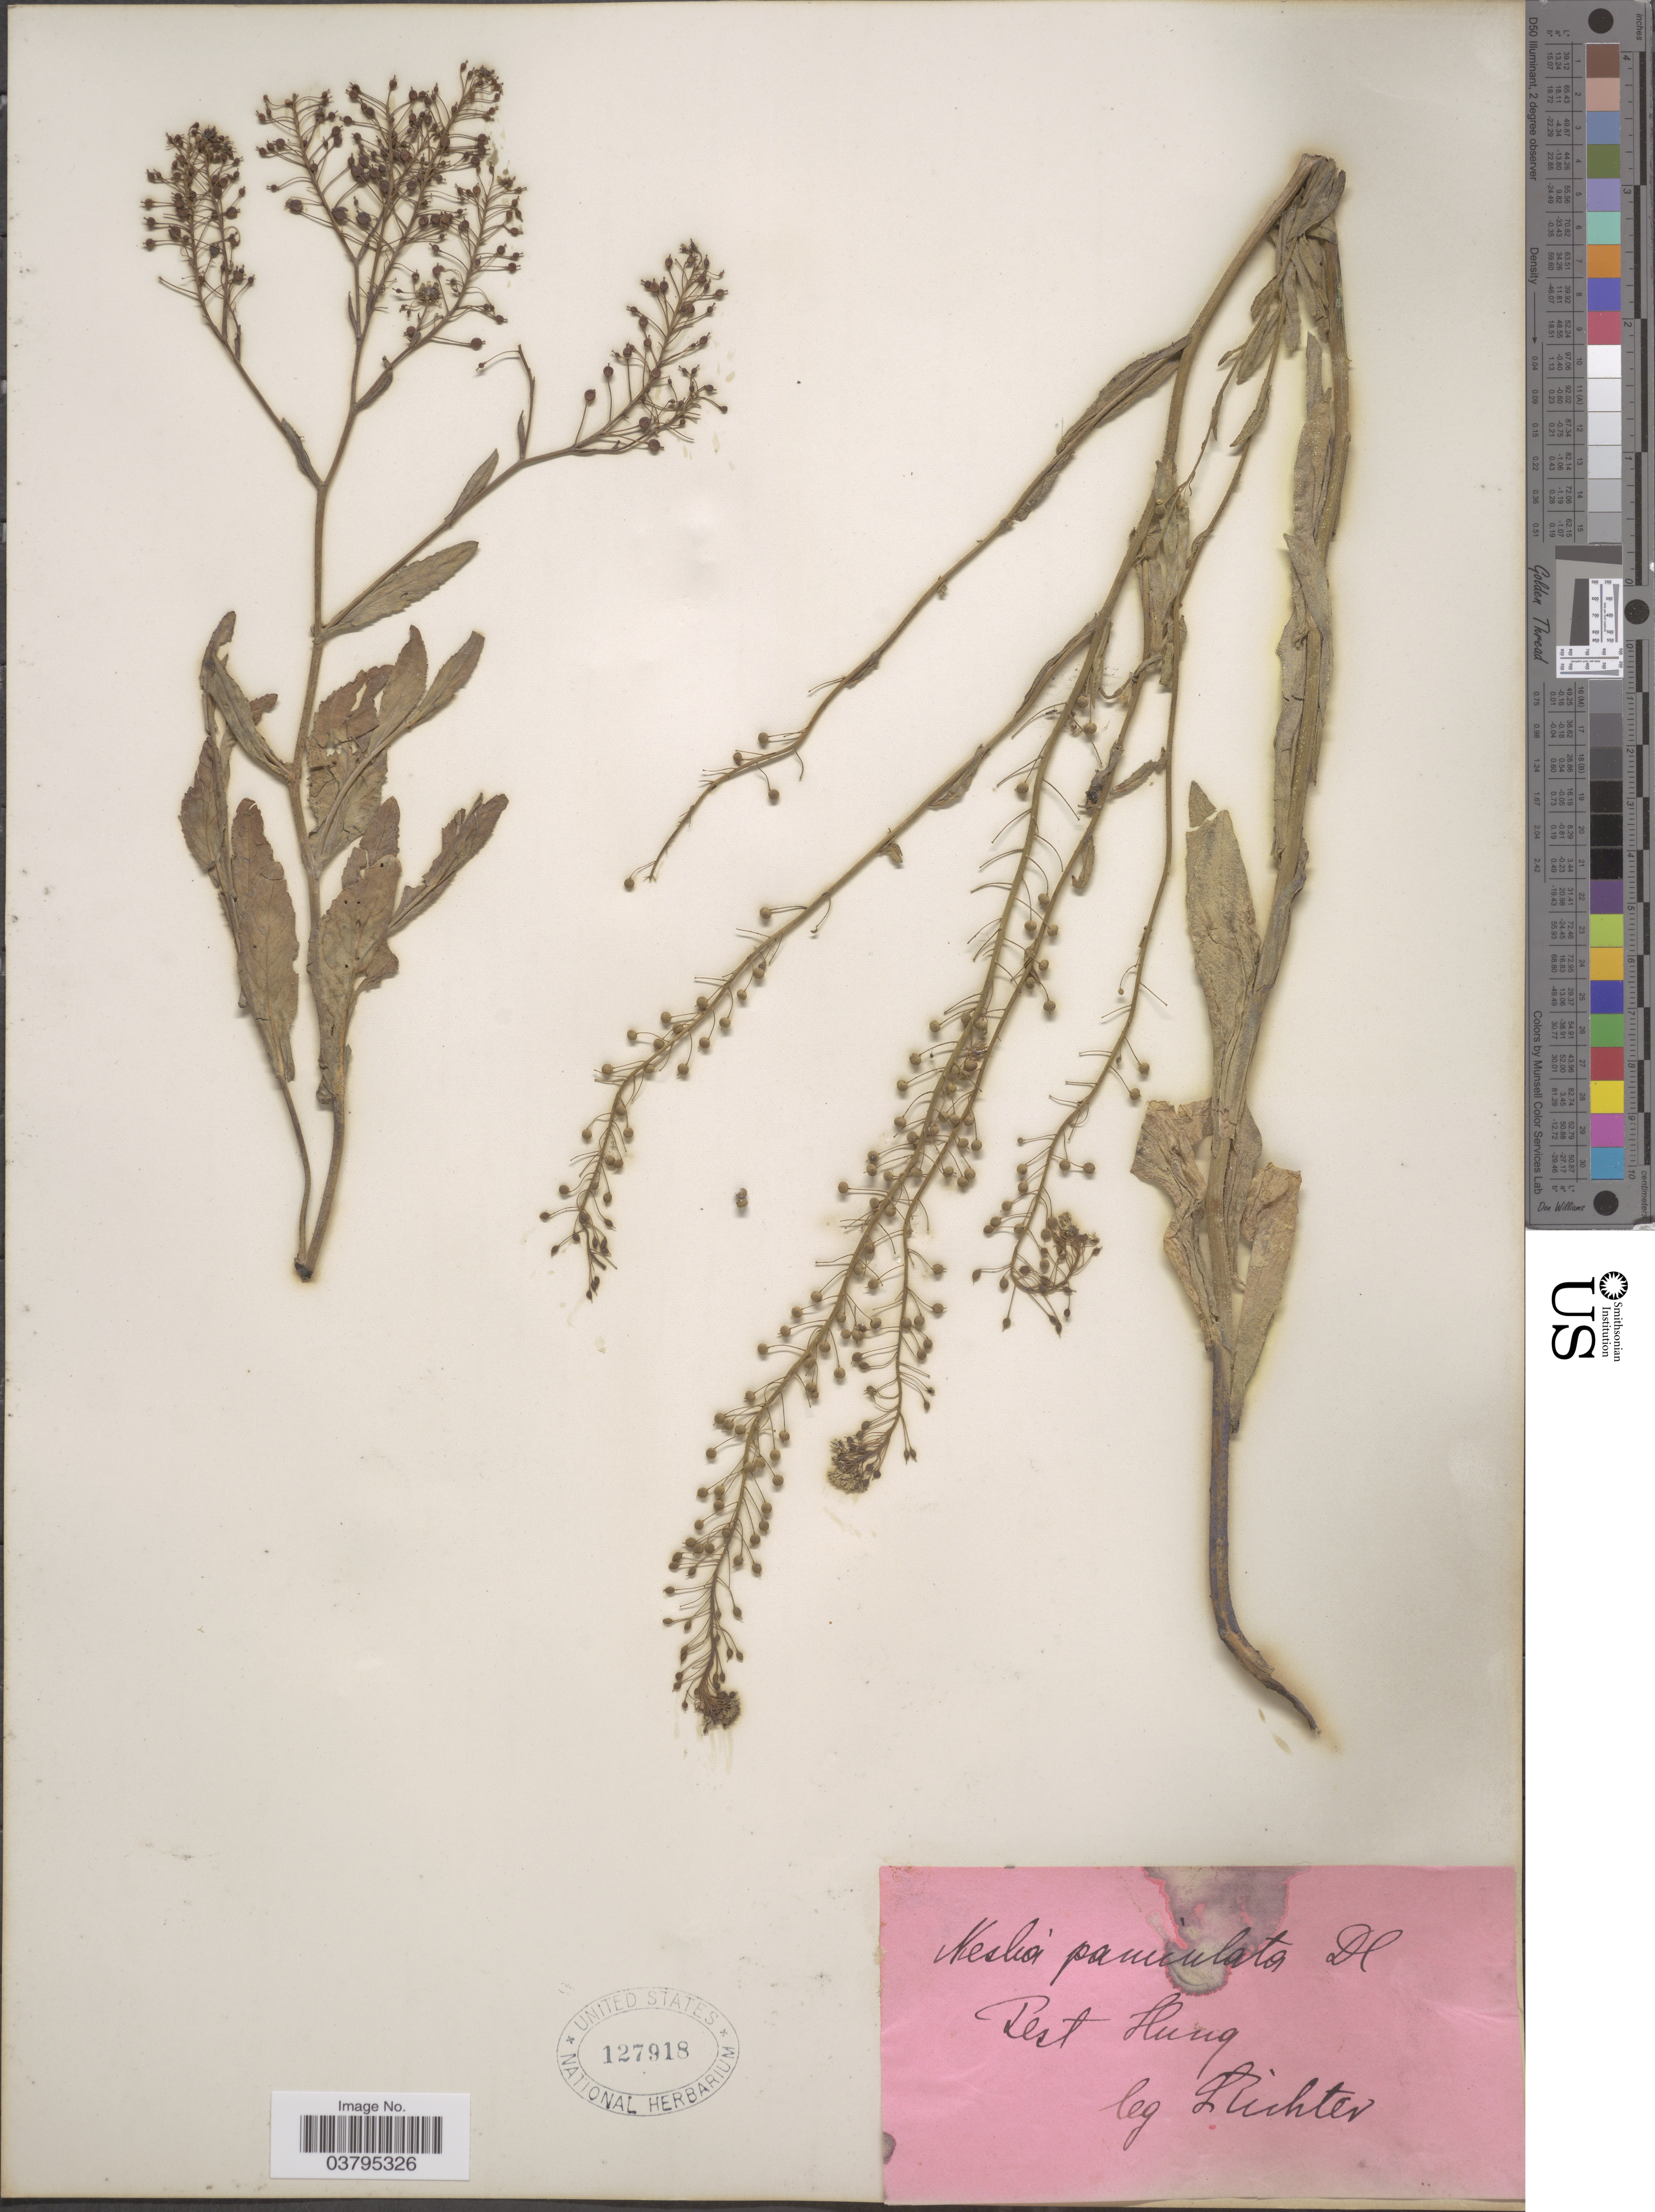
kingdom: Plantae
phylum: Tracheophyta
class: Magnoliopsida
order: Brassicales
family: Brassicaceae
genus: Neslia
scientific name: Neslia paniculata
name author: (L.) Desv.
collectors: L. Richter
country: Hungary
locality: Pest Hung.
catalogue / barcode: US 127918